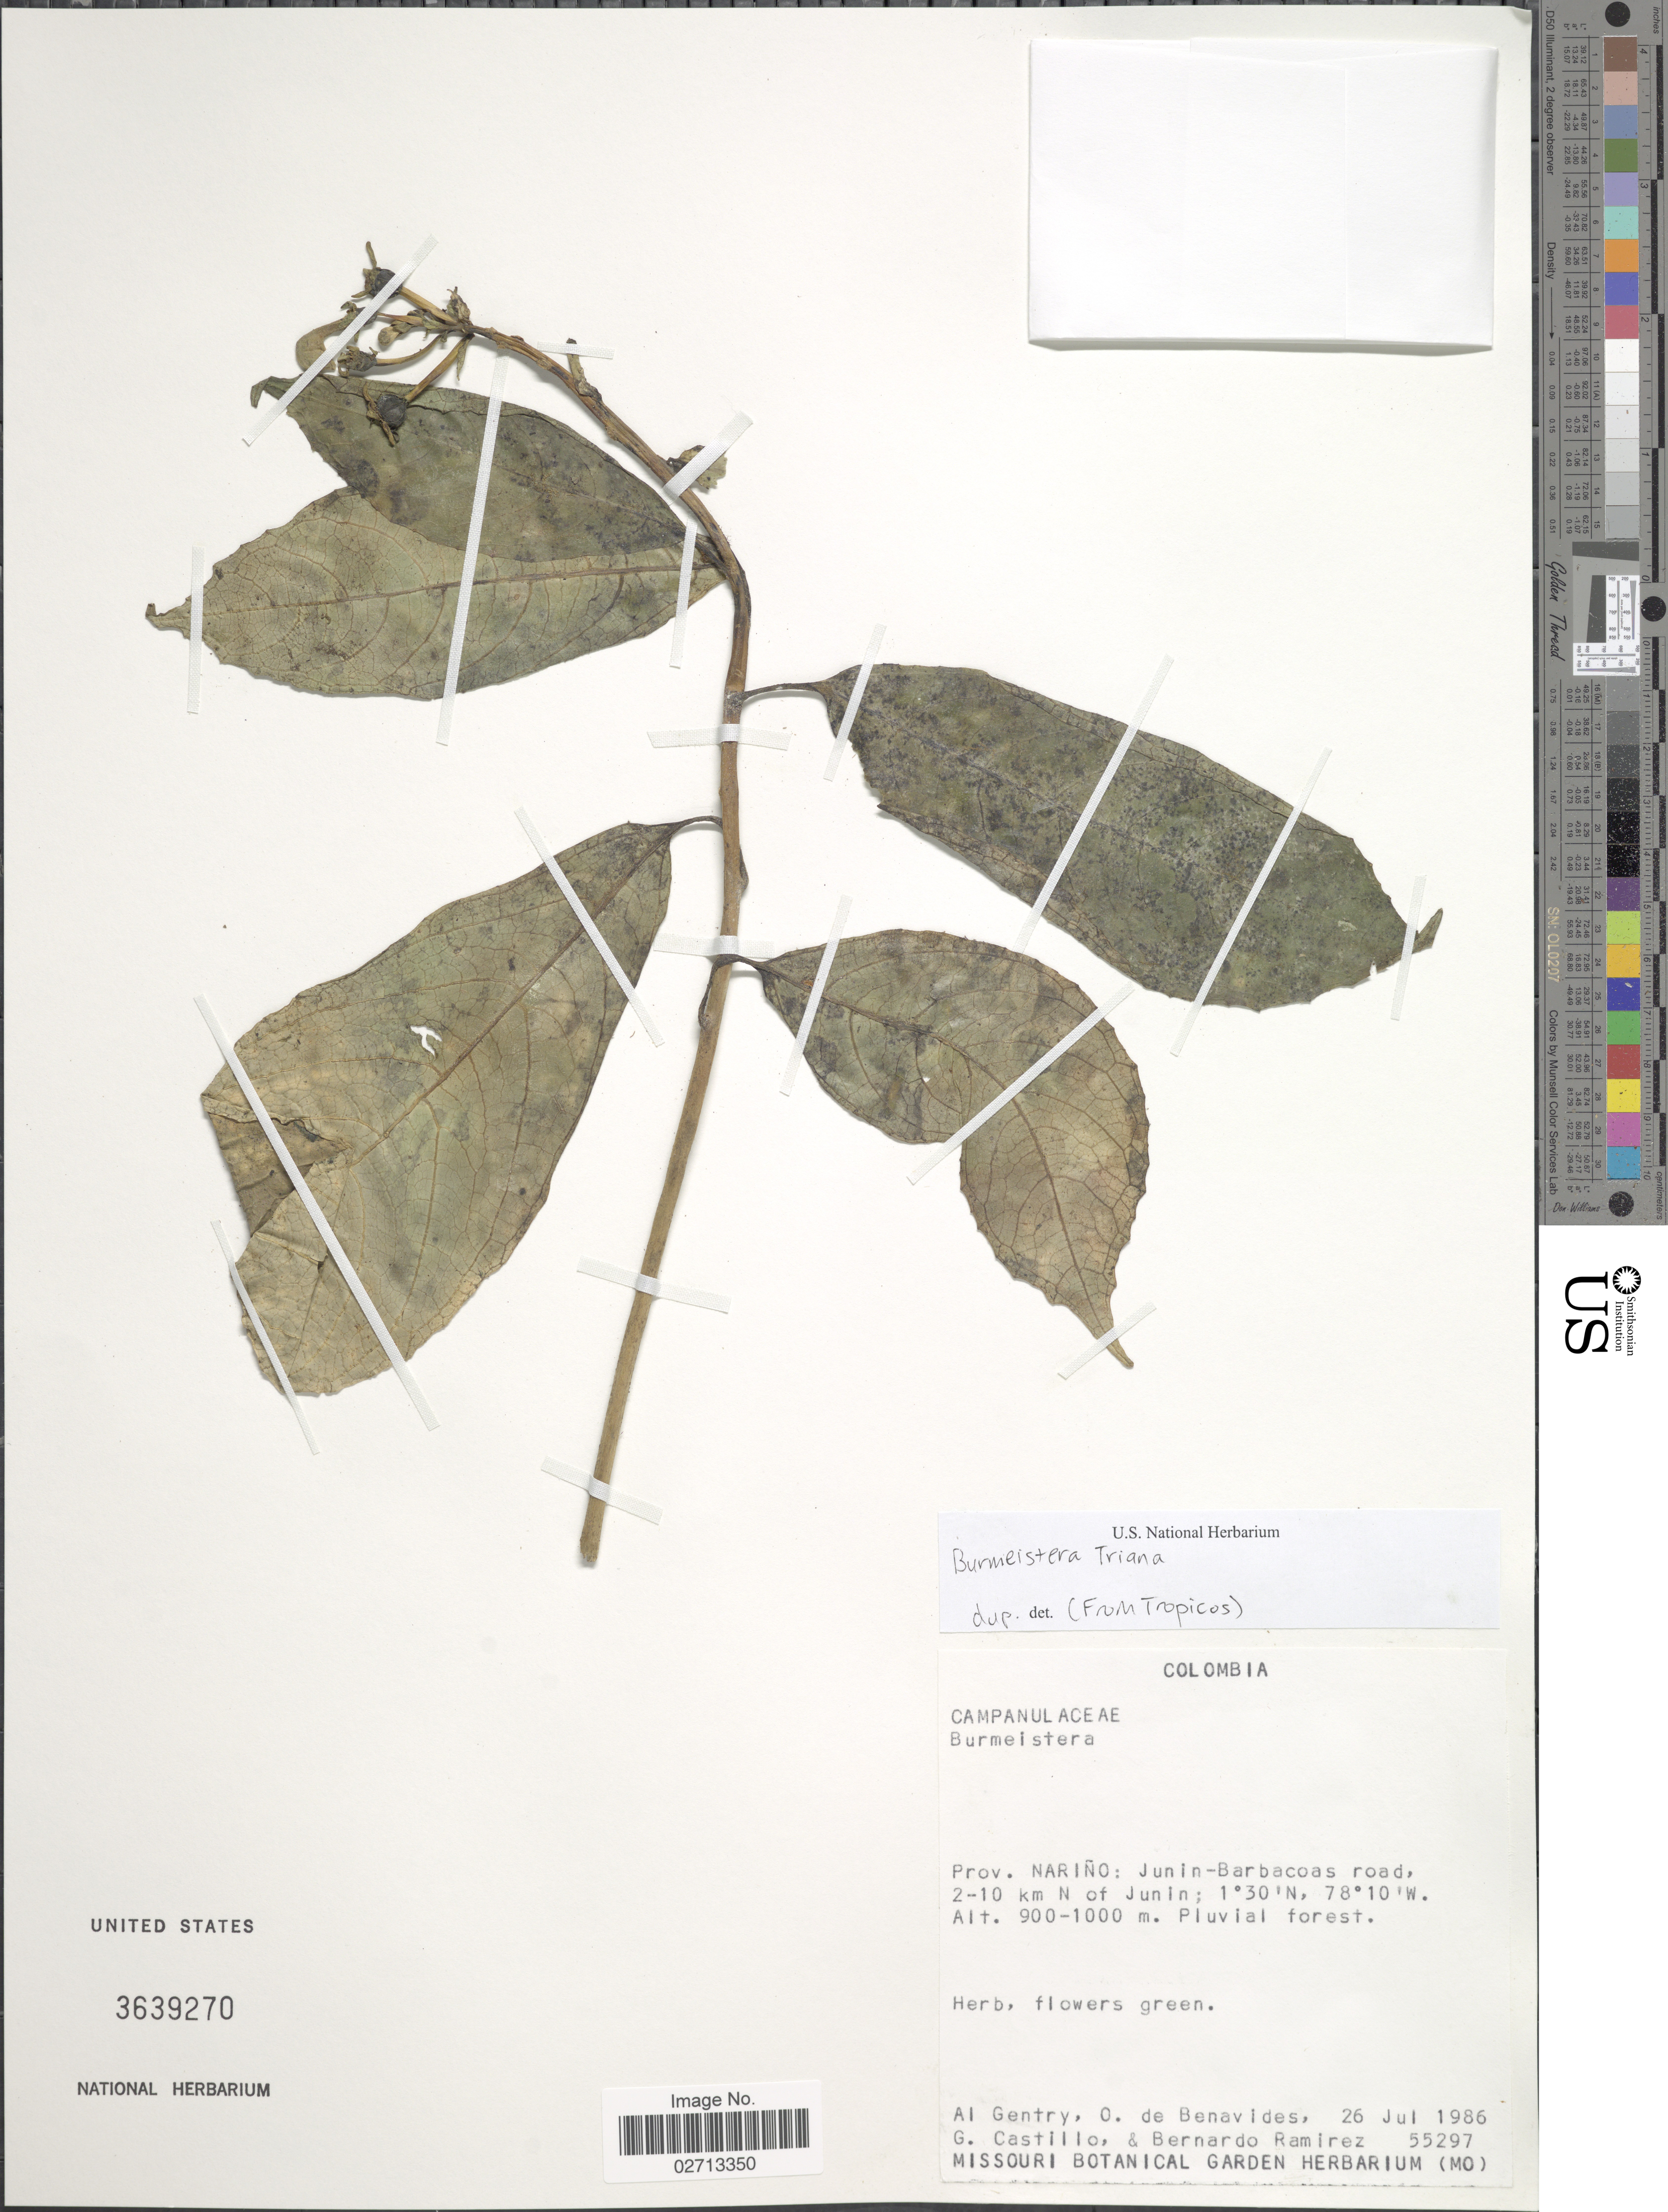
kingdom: Plantae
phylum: Tracheophyta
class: Magnoliopsida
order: Asterales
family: Campanulaceae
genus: Burmeistera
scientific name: Burmeistera sp.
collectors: A. H. Gentry, Olga S. de Benavides, G. Castillo & B. Ramírez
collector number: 55297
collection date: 1986-07-26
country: Colombia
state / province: Nariño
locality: Junin-Barbacoas road, 2-10 km N of Junin.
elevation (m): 900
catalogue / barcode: US 3639270